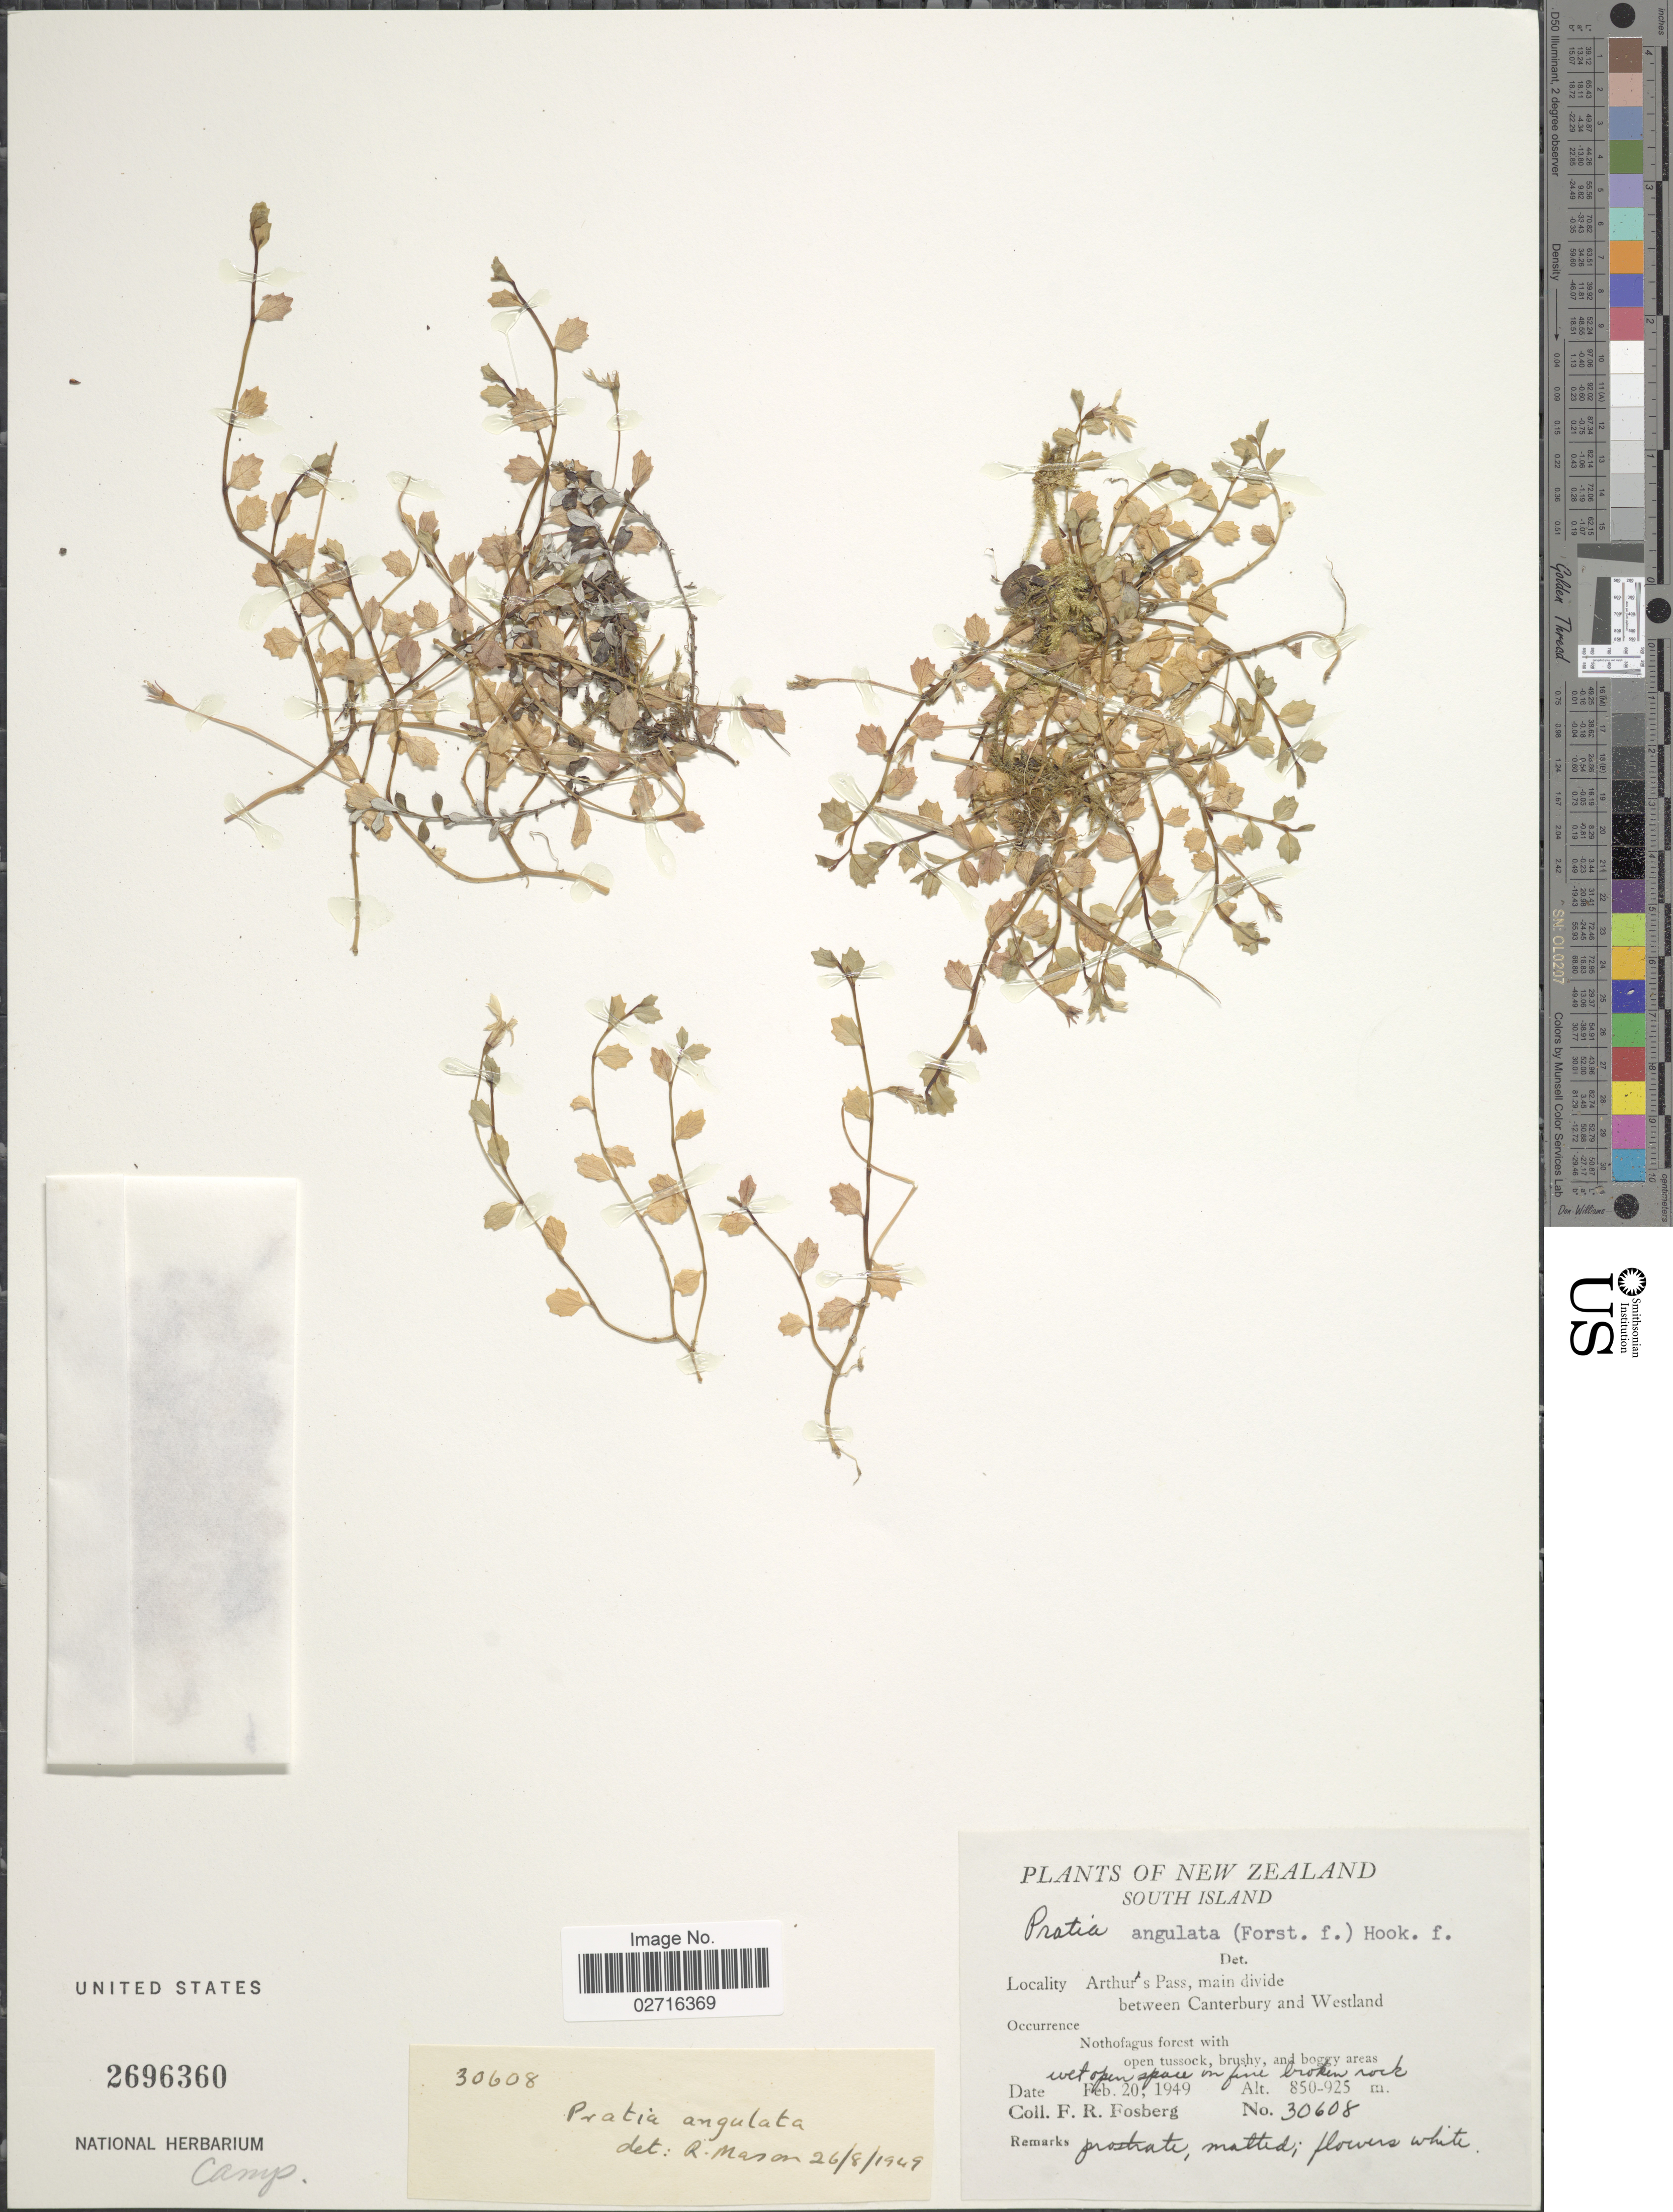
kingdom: Plantae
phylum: Tracheophyta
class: Magnoliopsida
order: Asterales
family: Campanulaceae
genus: Pratia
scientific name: Pratia angulata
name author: (G. Forst.) Hook. f.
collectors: F. R. Fosberg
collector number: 30608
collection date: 1949-02-20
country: New Zealand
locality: South Island, Arthur's Pass, main divide between Canterbury and Westland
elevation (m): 850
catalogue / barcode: US 2696360